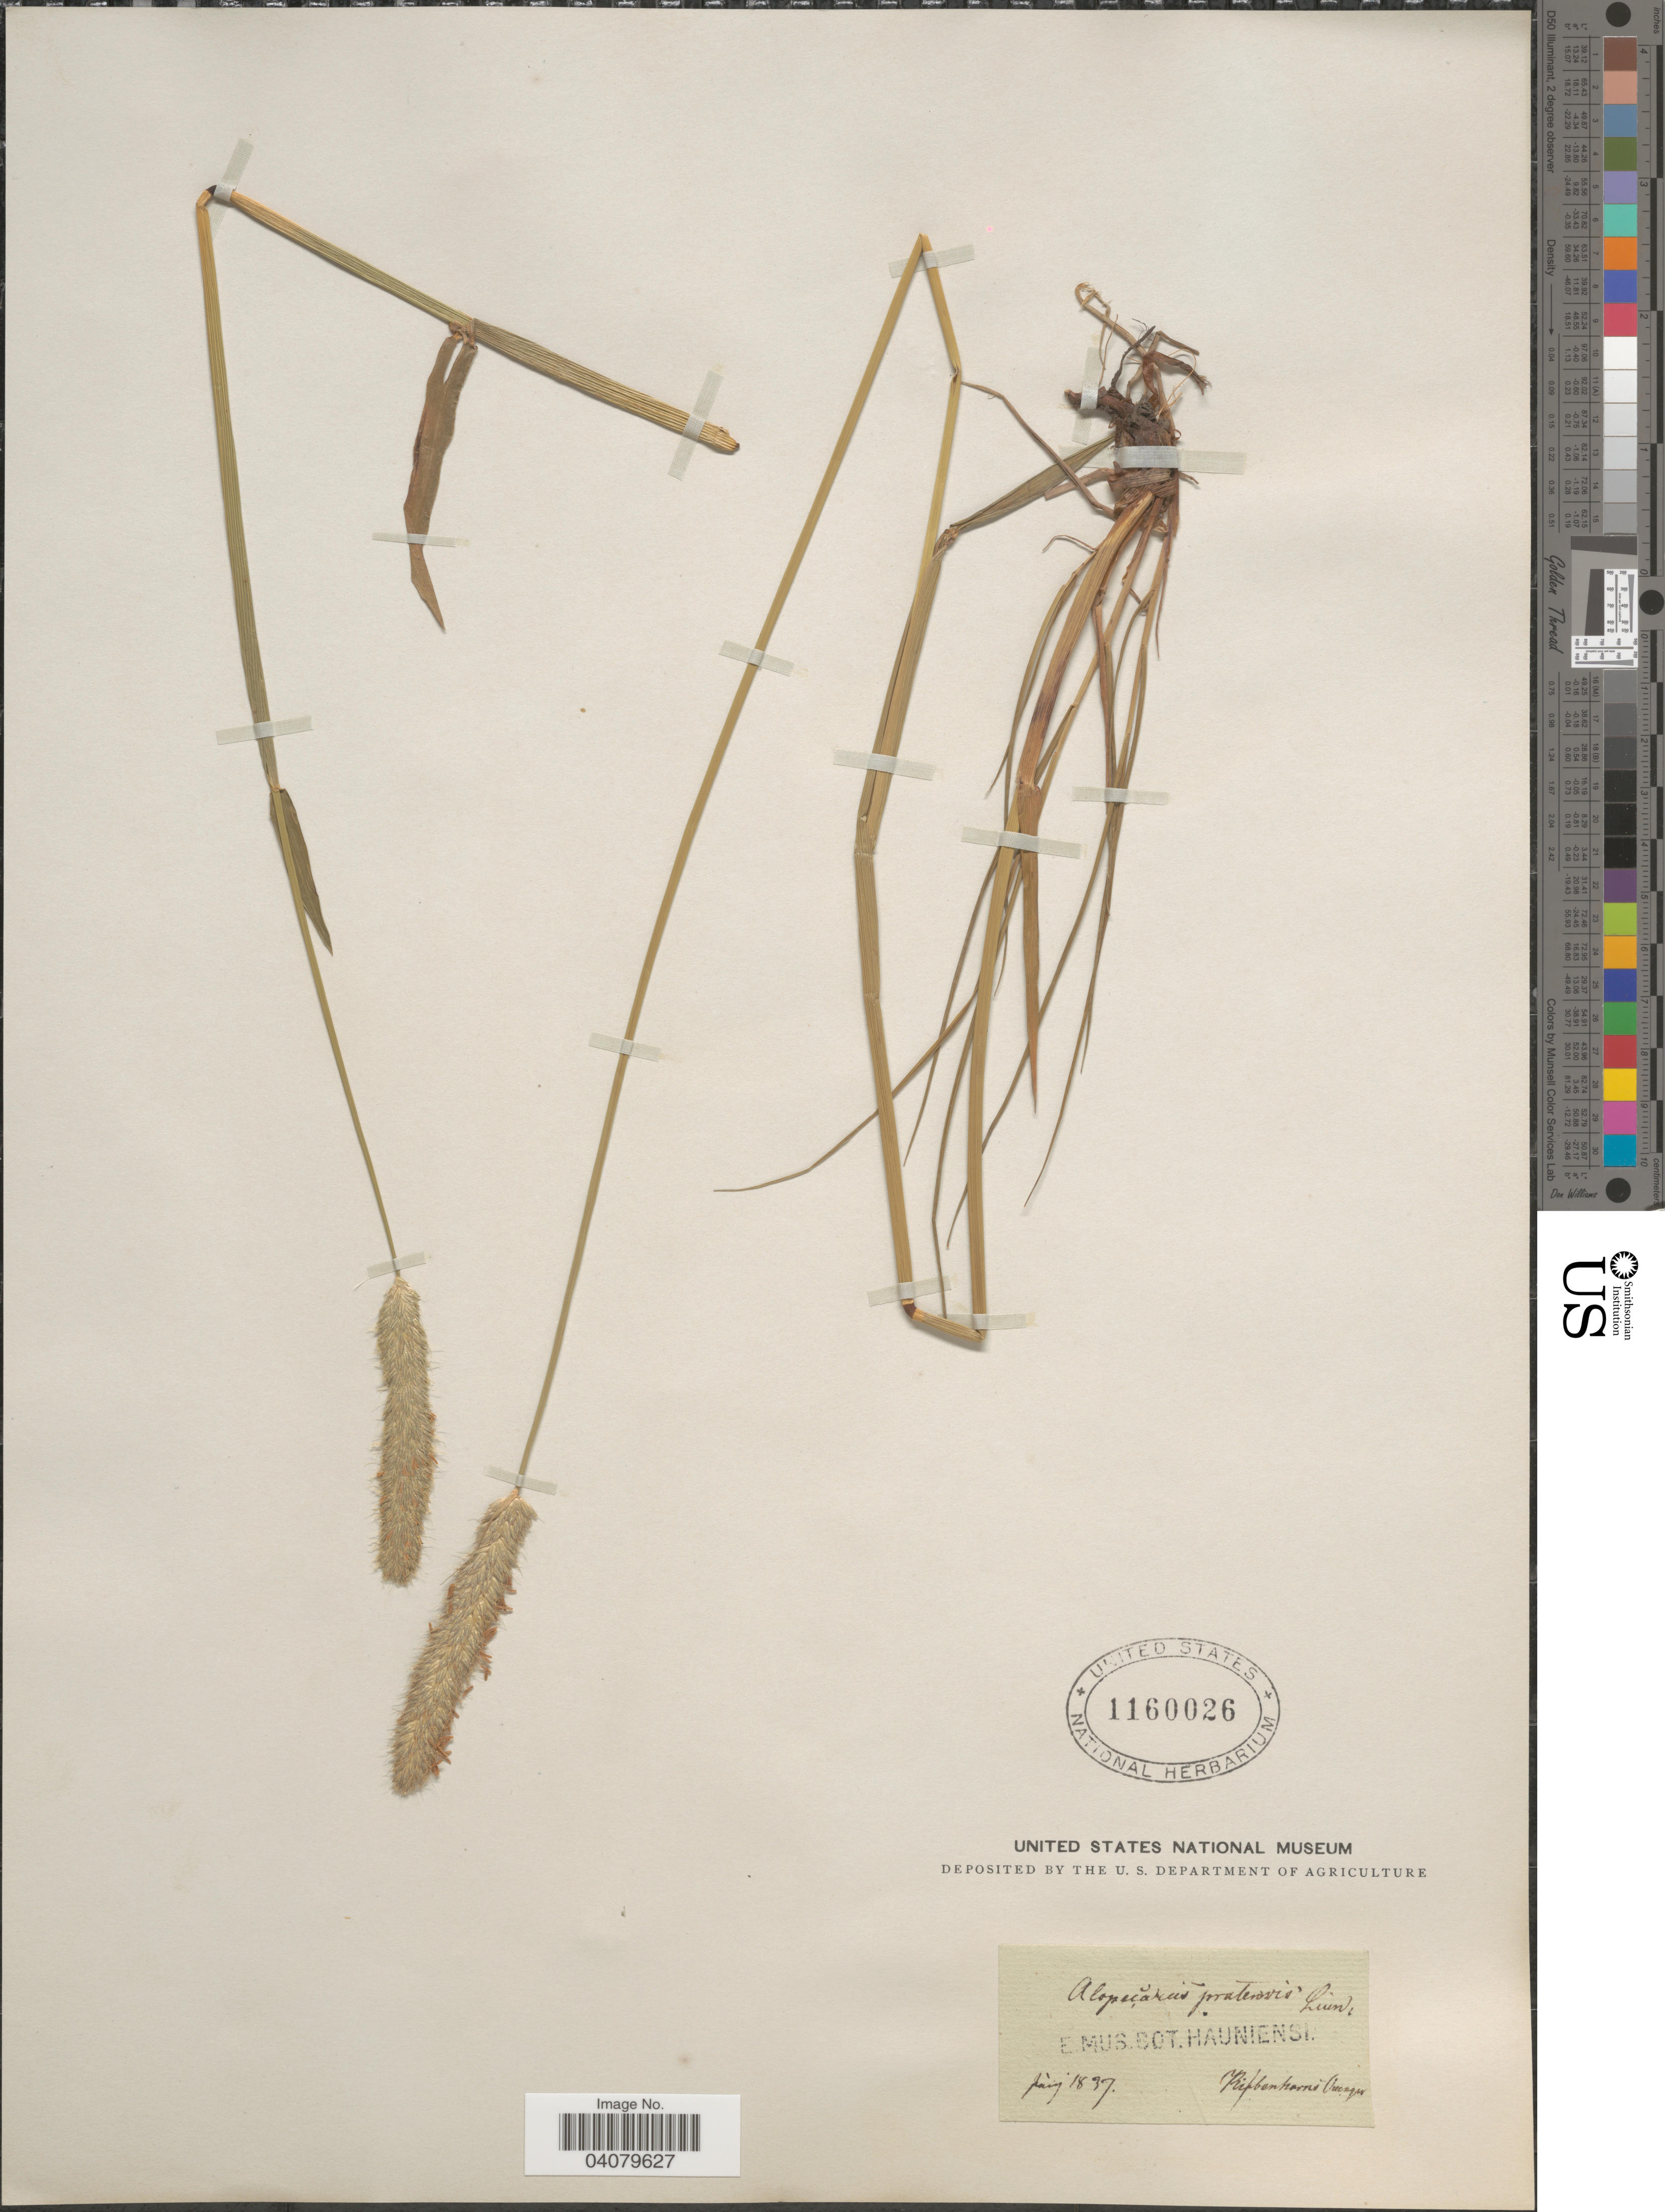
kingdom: Plantae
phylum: Tracheophyta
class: Liliopsida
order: Poales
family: Poaceae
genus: Alopecurus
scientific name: Alopecurus pratensis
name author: L.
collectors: ex Mus. Bot. Hauniense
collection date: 1837-07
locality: Ribbenharns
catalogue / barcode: US 1160026